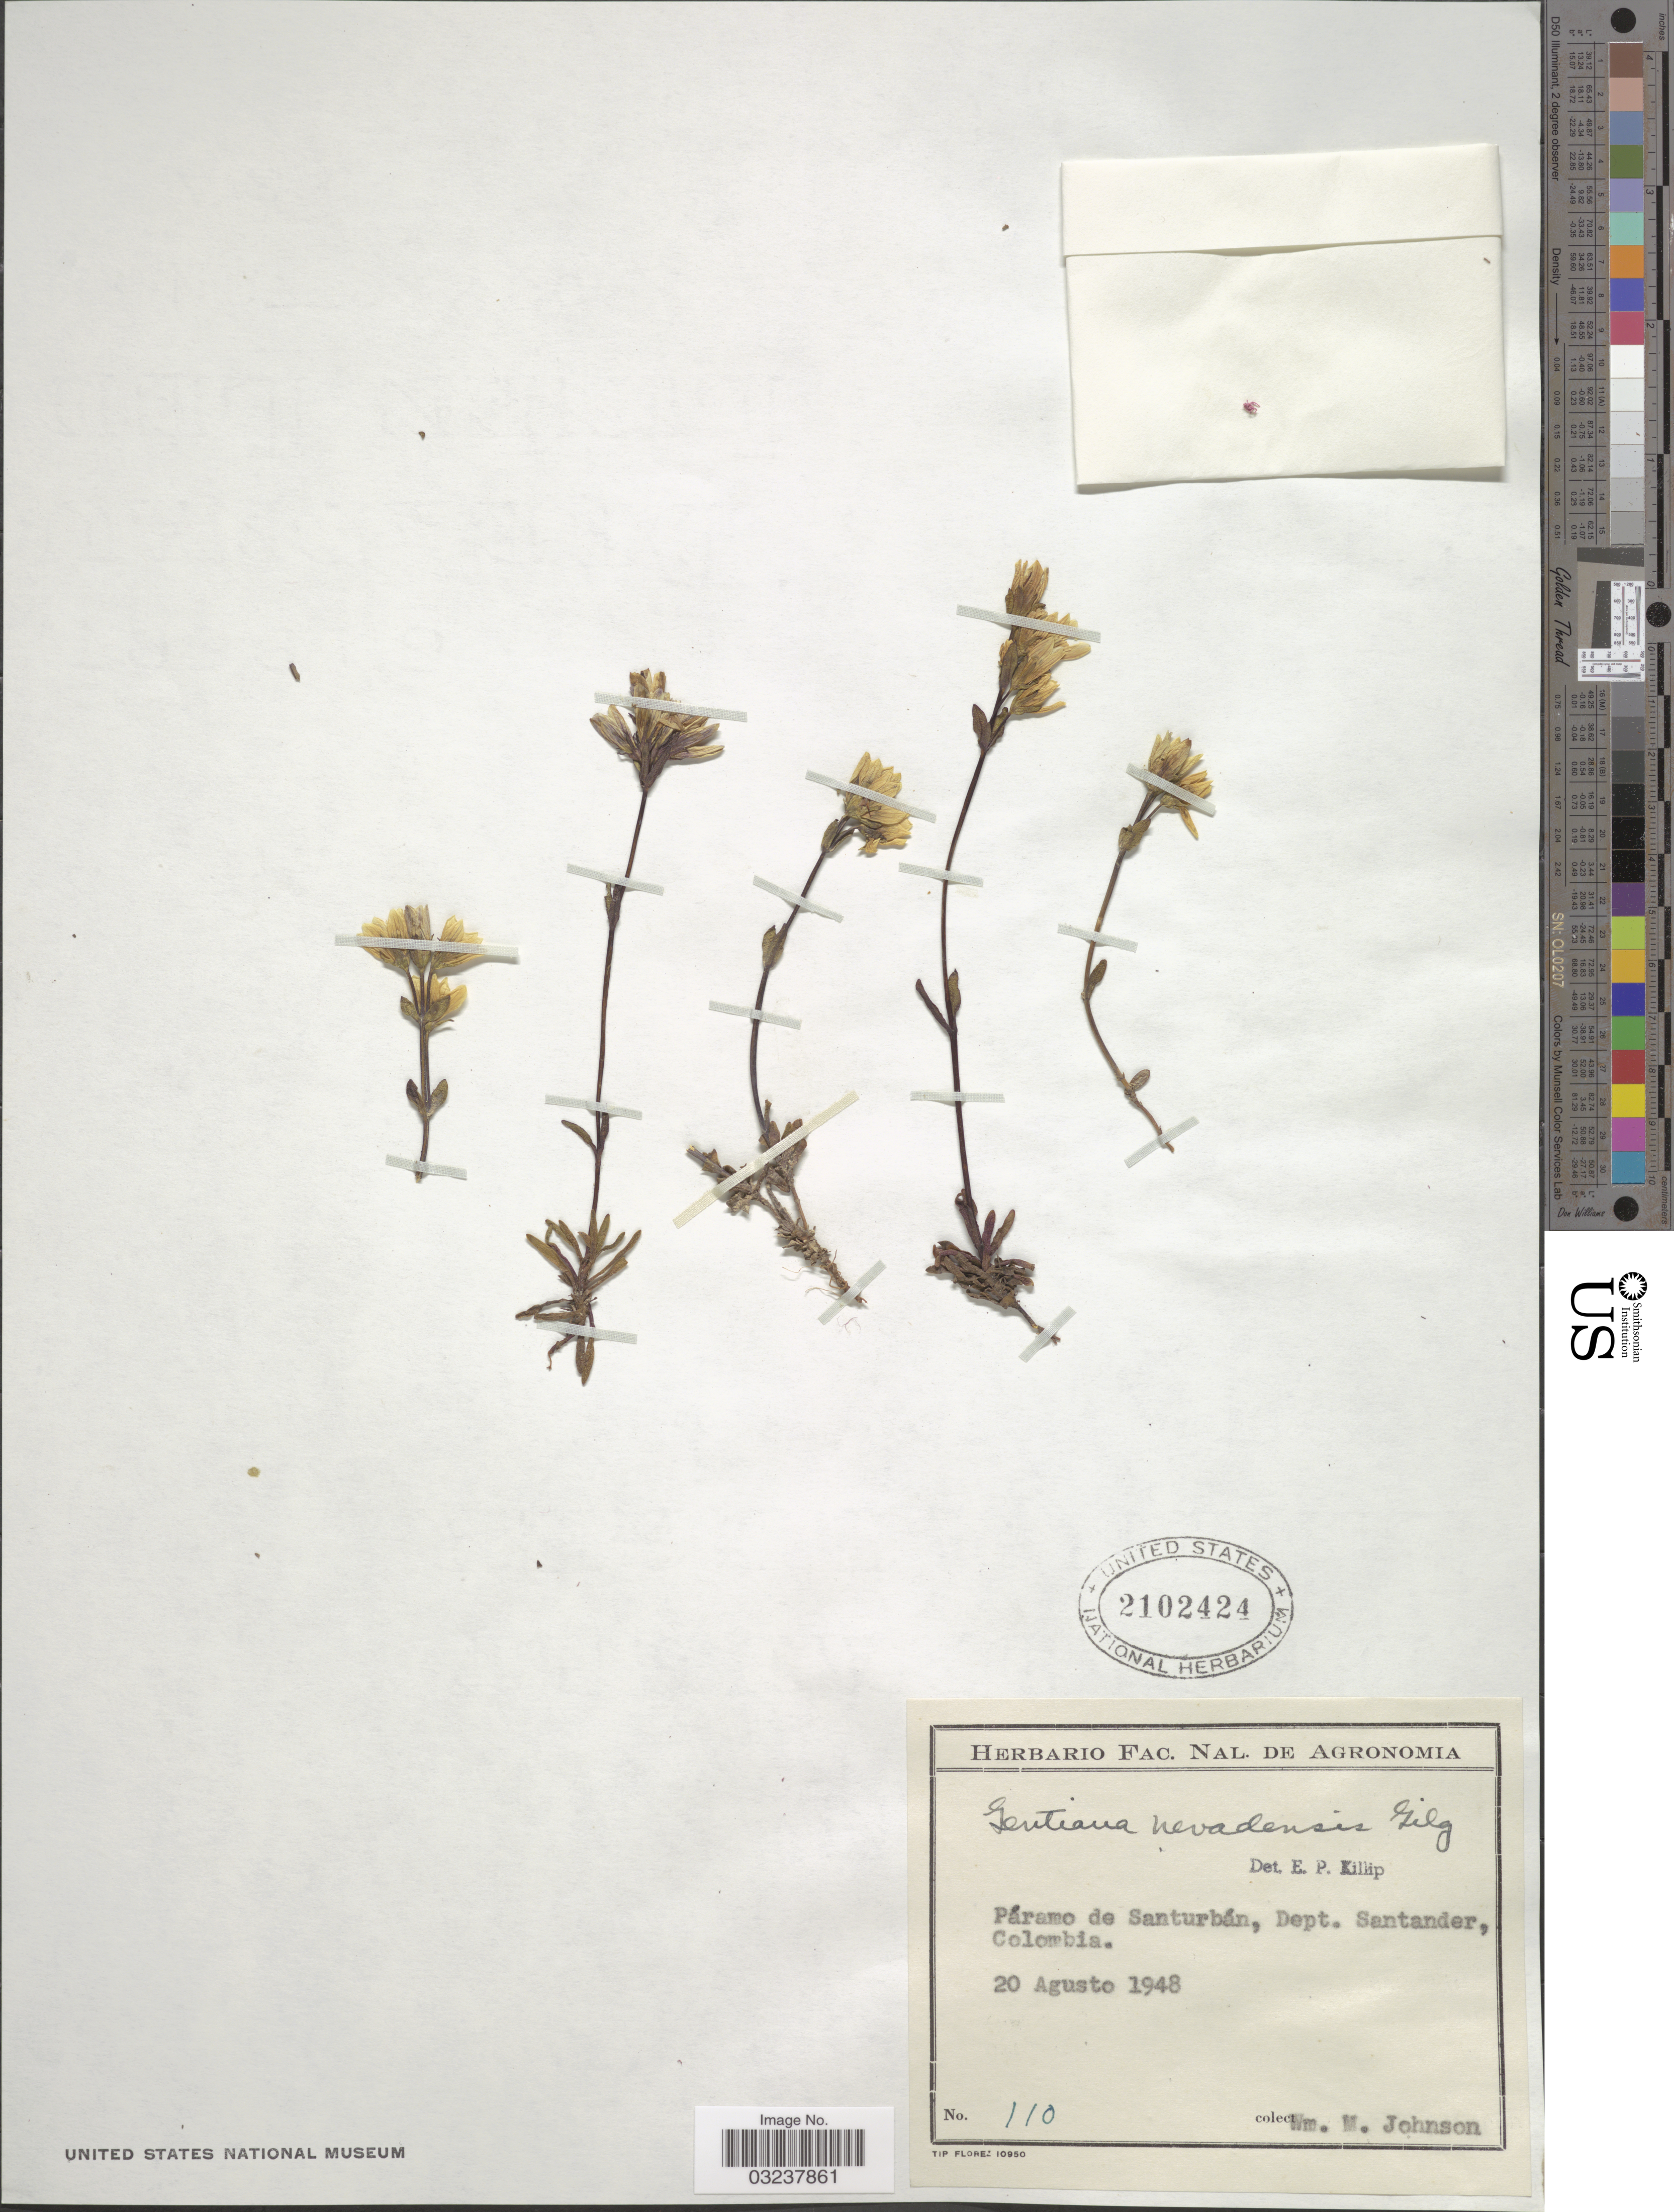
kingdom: Plantae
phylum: Tracheophyta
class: Magnoliopsida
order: Gentianales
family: Gentianaceae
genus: Gentianella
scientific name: Gentianella nevadensis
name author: (Gilg) Waever & Wüdenberg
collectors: W. M. Johnson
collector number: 110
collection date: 1948-08-20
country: Colombia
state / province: Santander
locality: Páramo de Santurbán, Dept. Santander.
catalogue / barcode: US 2102424